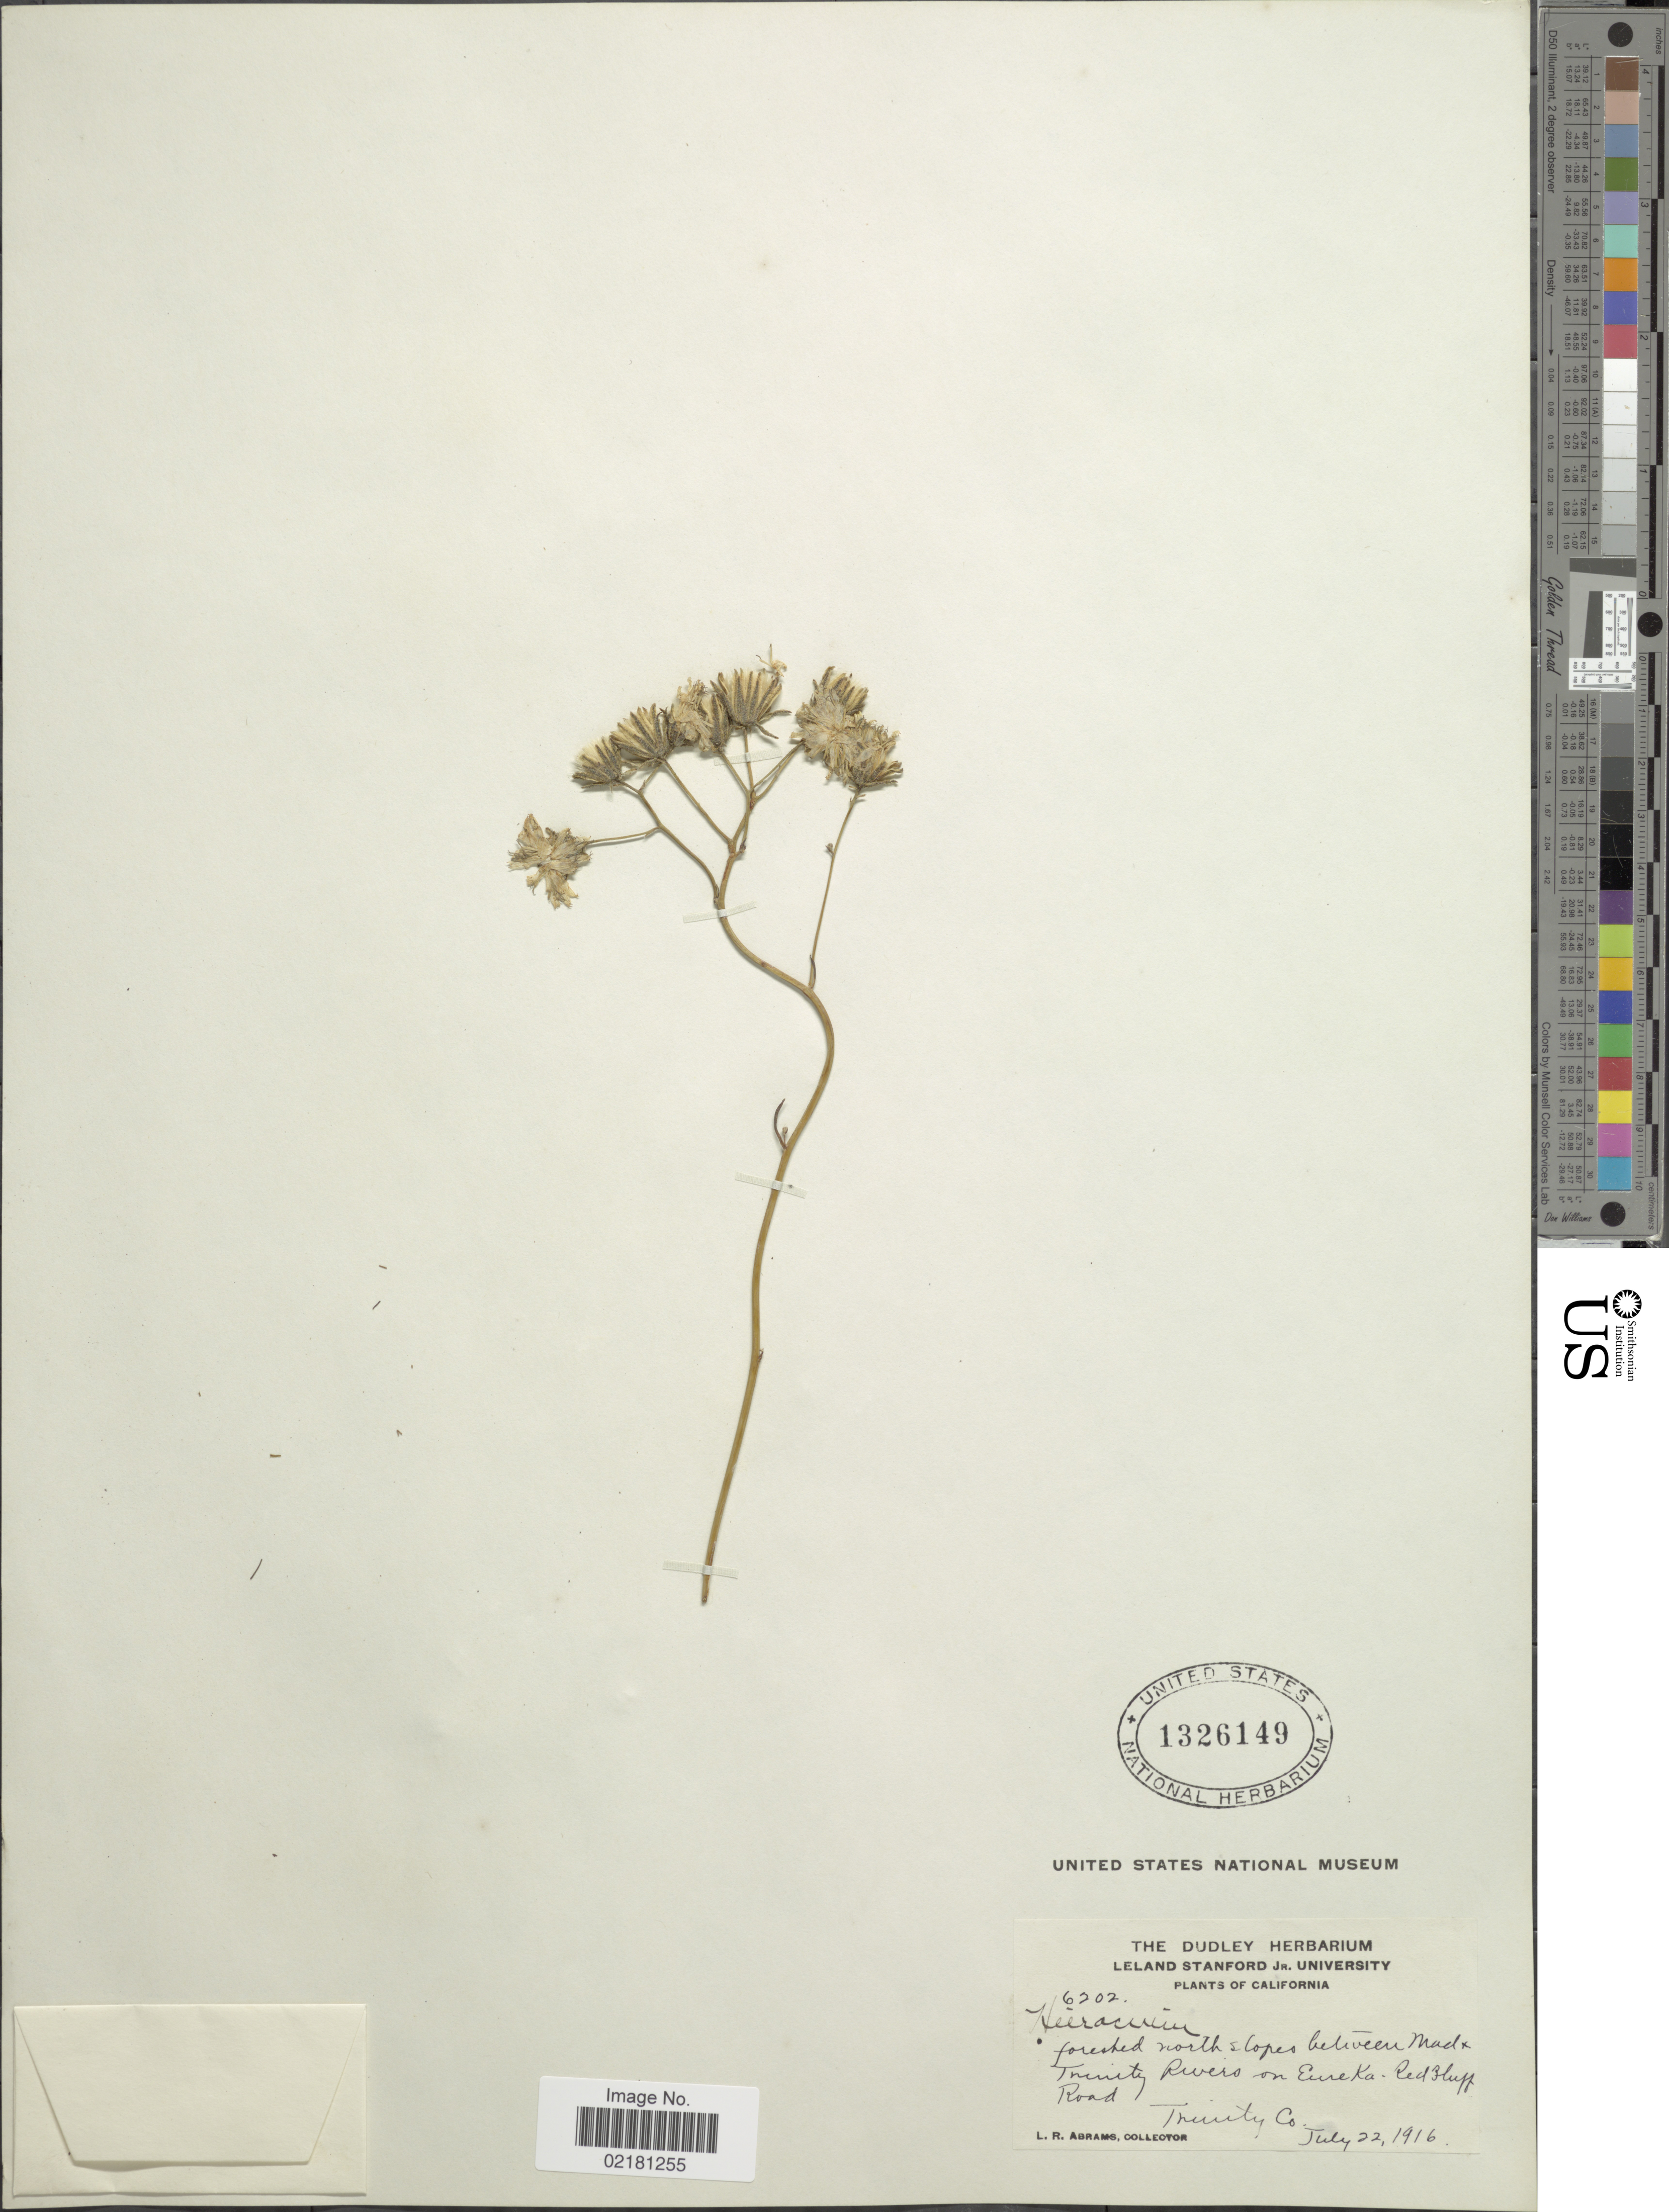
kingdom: Plantae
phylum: Tracheophyta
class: Magnoliopsida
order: Asterales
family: Asteraceae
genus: Hieracium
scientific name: Hieracium repandulare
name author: Druce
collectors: L. Abrams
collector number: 6202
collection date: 1916-07-22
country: United States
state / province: California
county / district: Trinity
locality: Forested north slopes between Mud + Trinity Rivers on Eureka, Red Bluff Road, Trinity Co.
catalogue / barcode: US 1326149